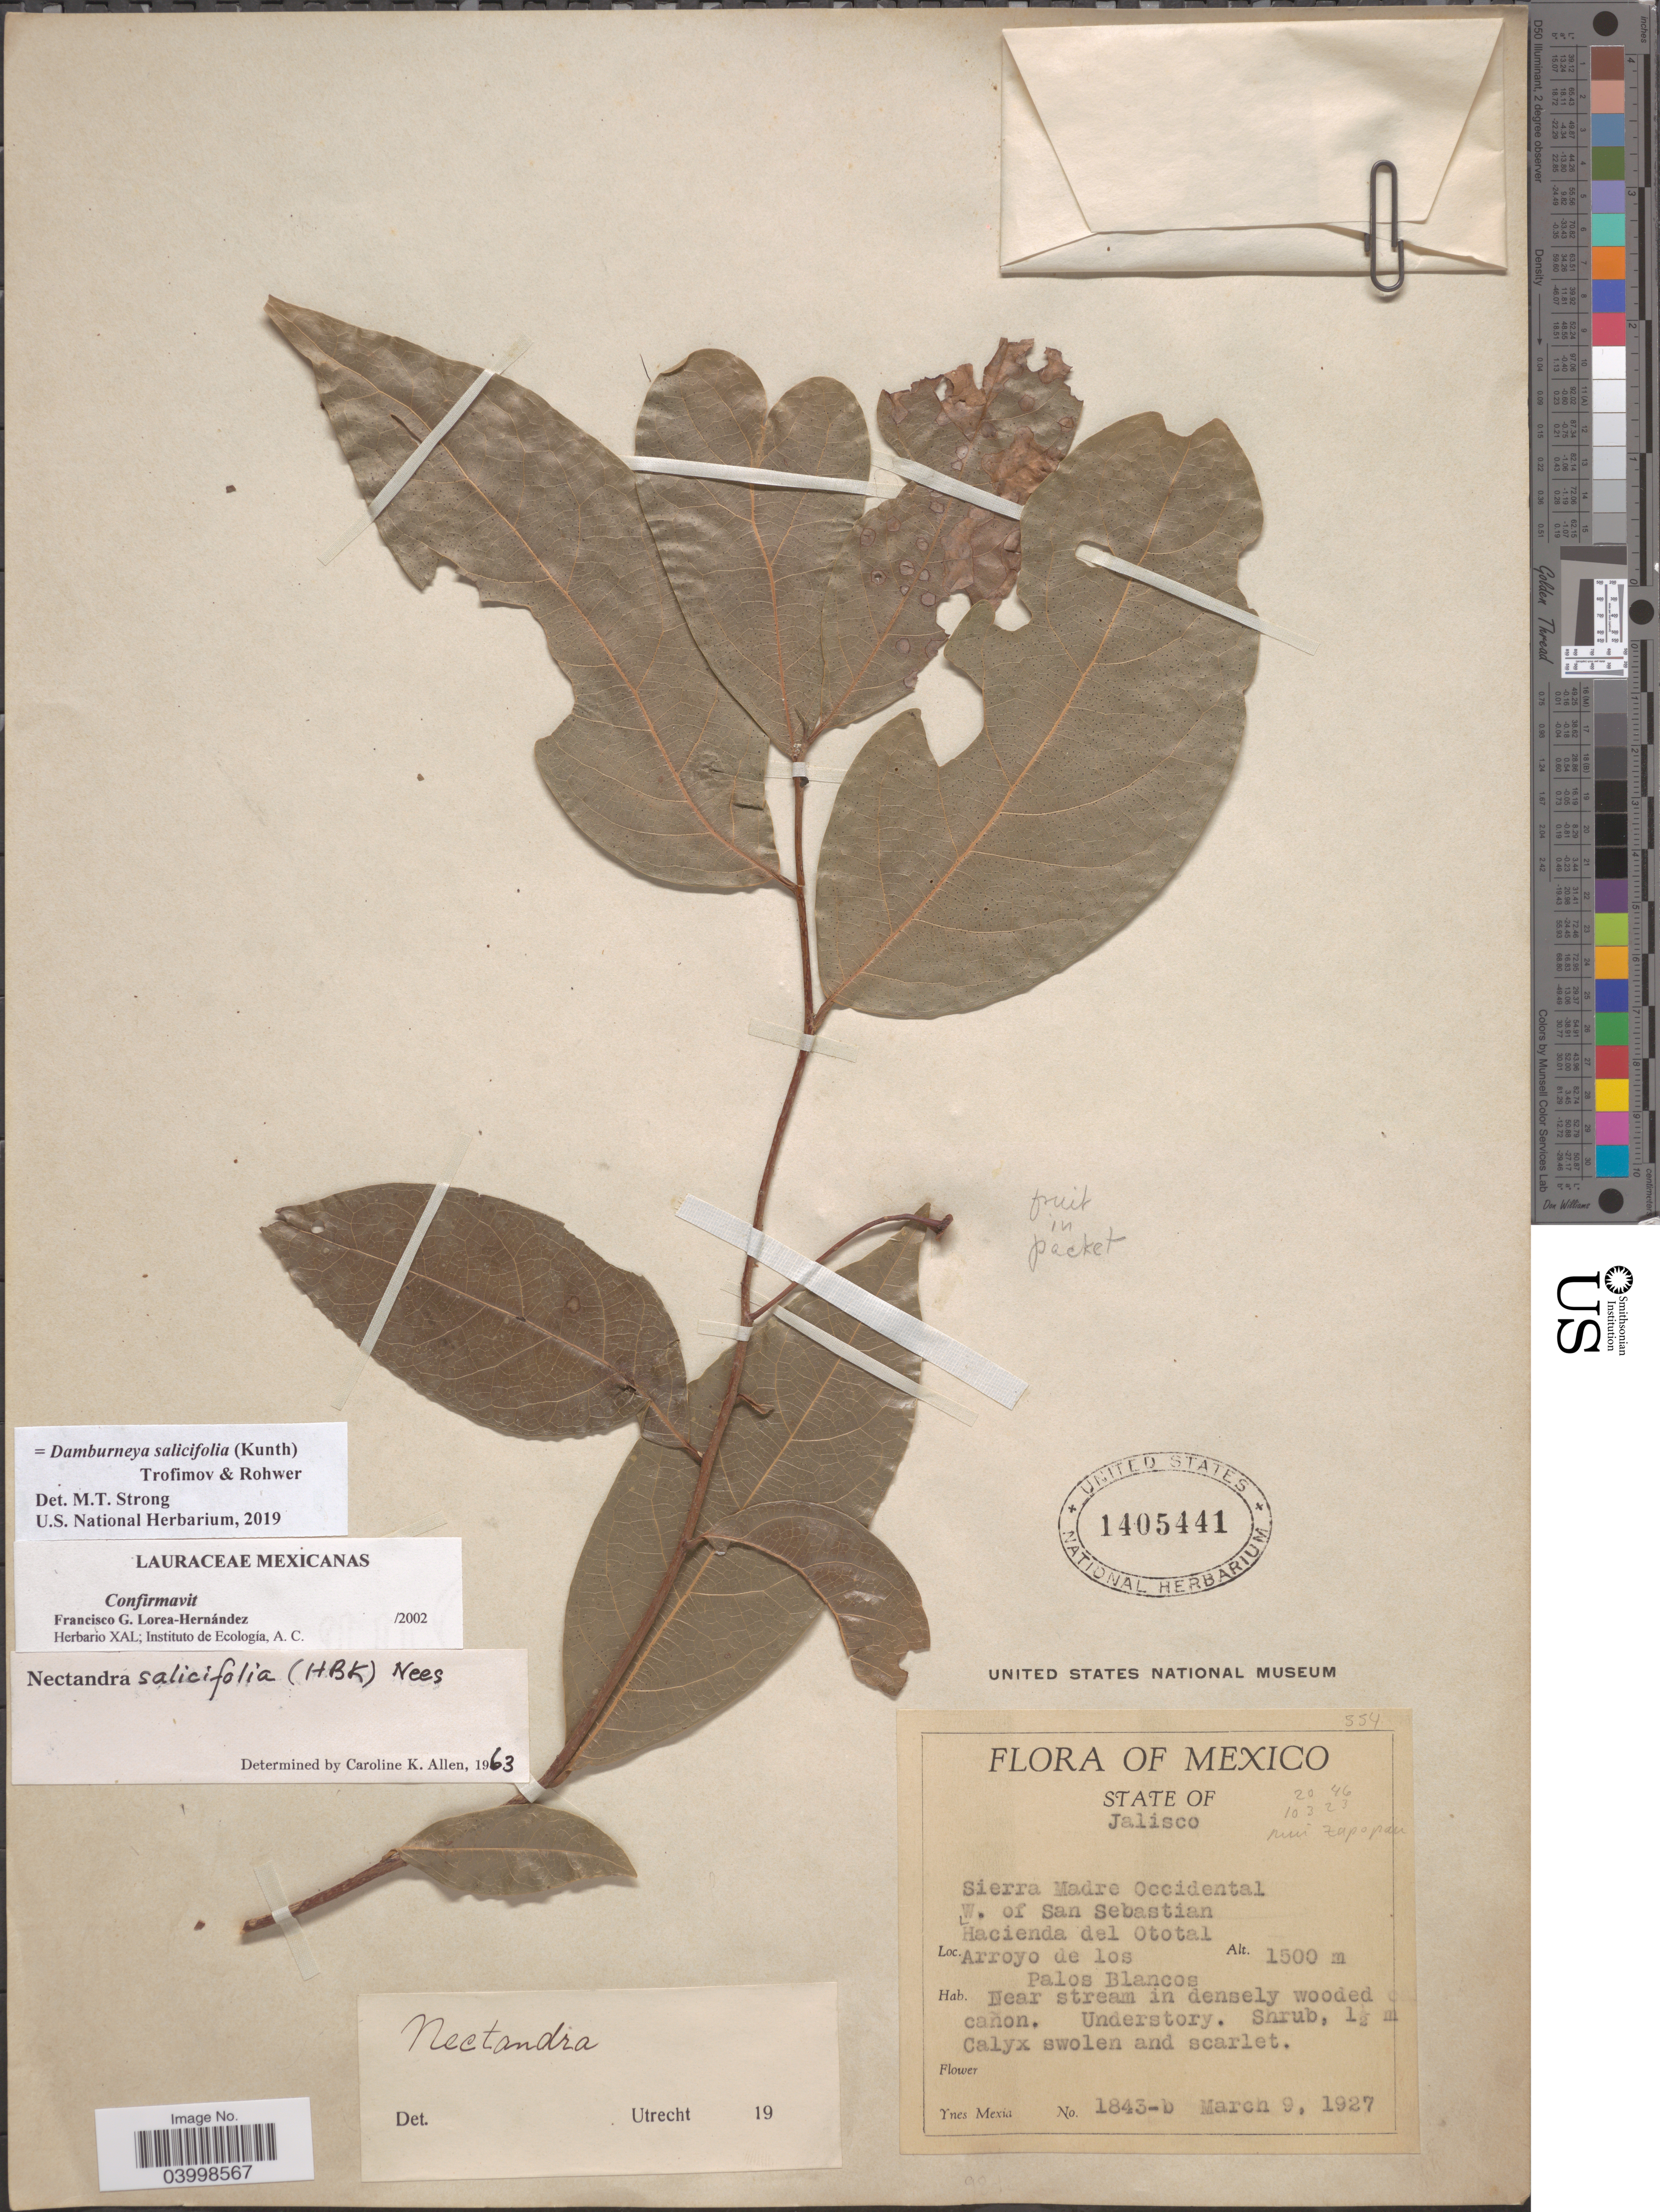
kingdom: Plantae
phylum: Tracheophyta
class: Magnoliopsida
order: Laurales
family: Lauraceae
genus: Damburneya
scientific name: Damburneya salicifolia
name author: (Kunth) Trofimov & Rohwer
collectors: Y. Mexia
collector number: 1843-b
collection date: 1927-03-09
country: Mexico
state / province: Jalisco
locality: Sierra Madre Occidental. W. of San Sebastian. Hacienda del Ototal. Arroyo de los Palos Blancos.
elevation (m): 1500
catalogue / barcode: US 1405441